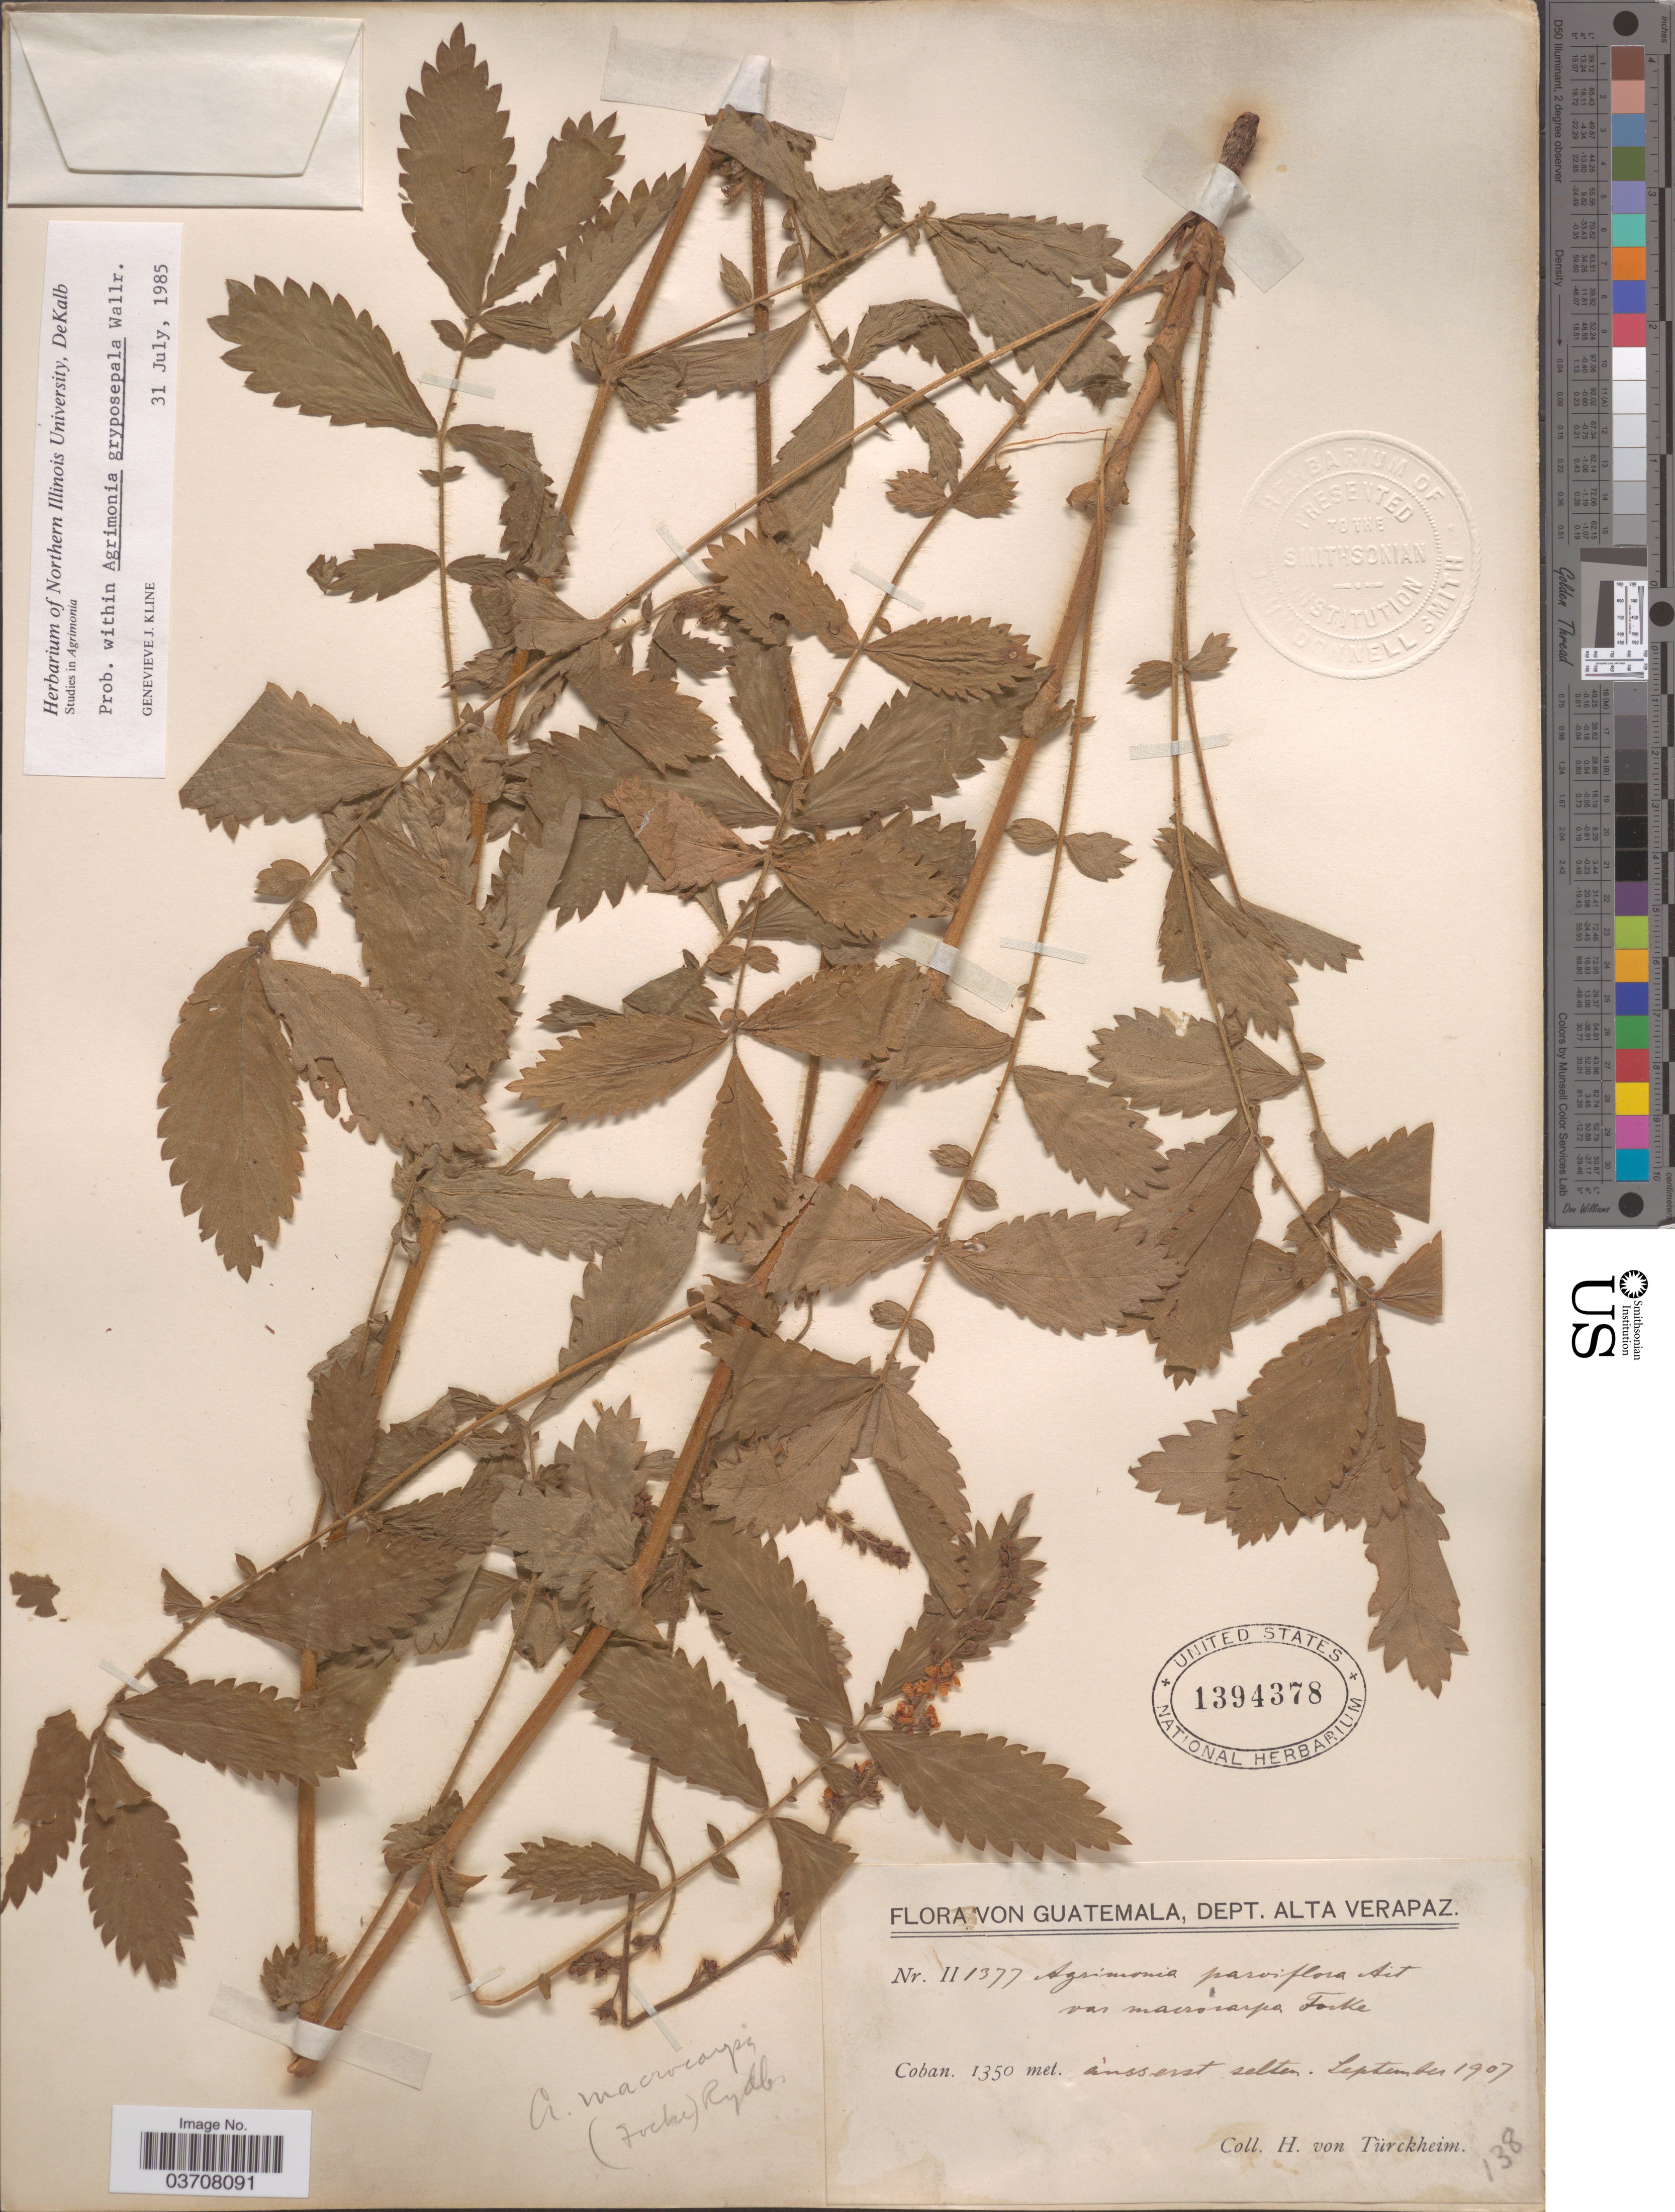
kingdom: Plantae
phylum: Tracheophyta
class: Magnoliopsida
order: Rosales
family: Rosaceae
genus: Agrimonia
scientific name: Agrimonia gryposepala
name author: Wallr.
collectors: H. von Türckheim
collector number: II1377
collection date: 1907-09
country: Guatemala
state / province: Alta Verapaz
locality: Dept. Alta Verapaz. Coban.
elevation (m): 1350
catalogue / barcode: US 1394378